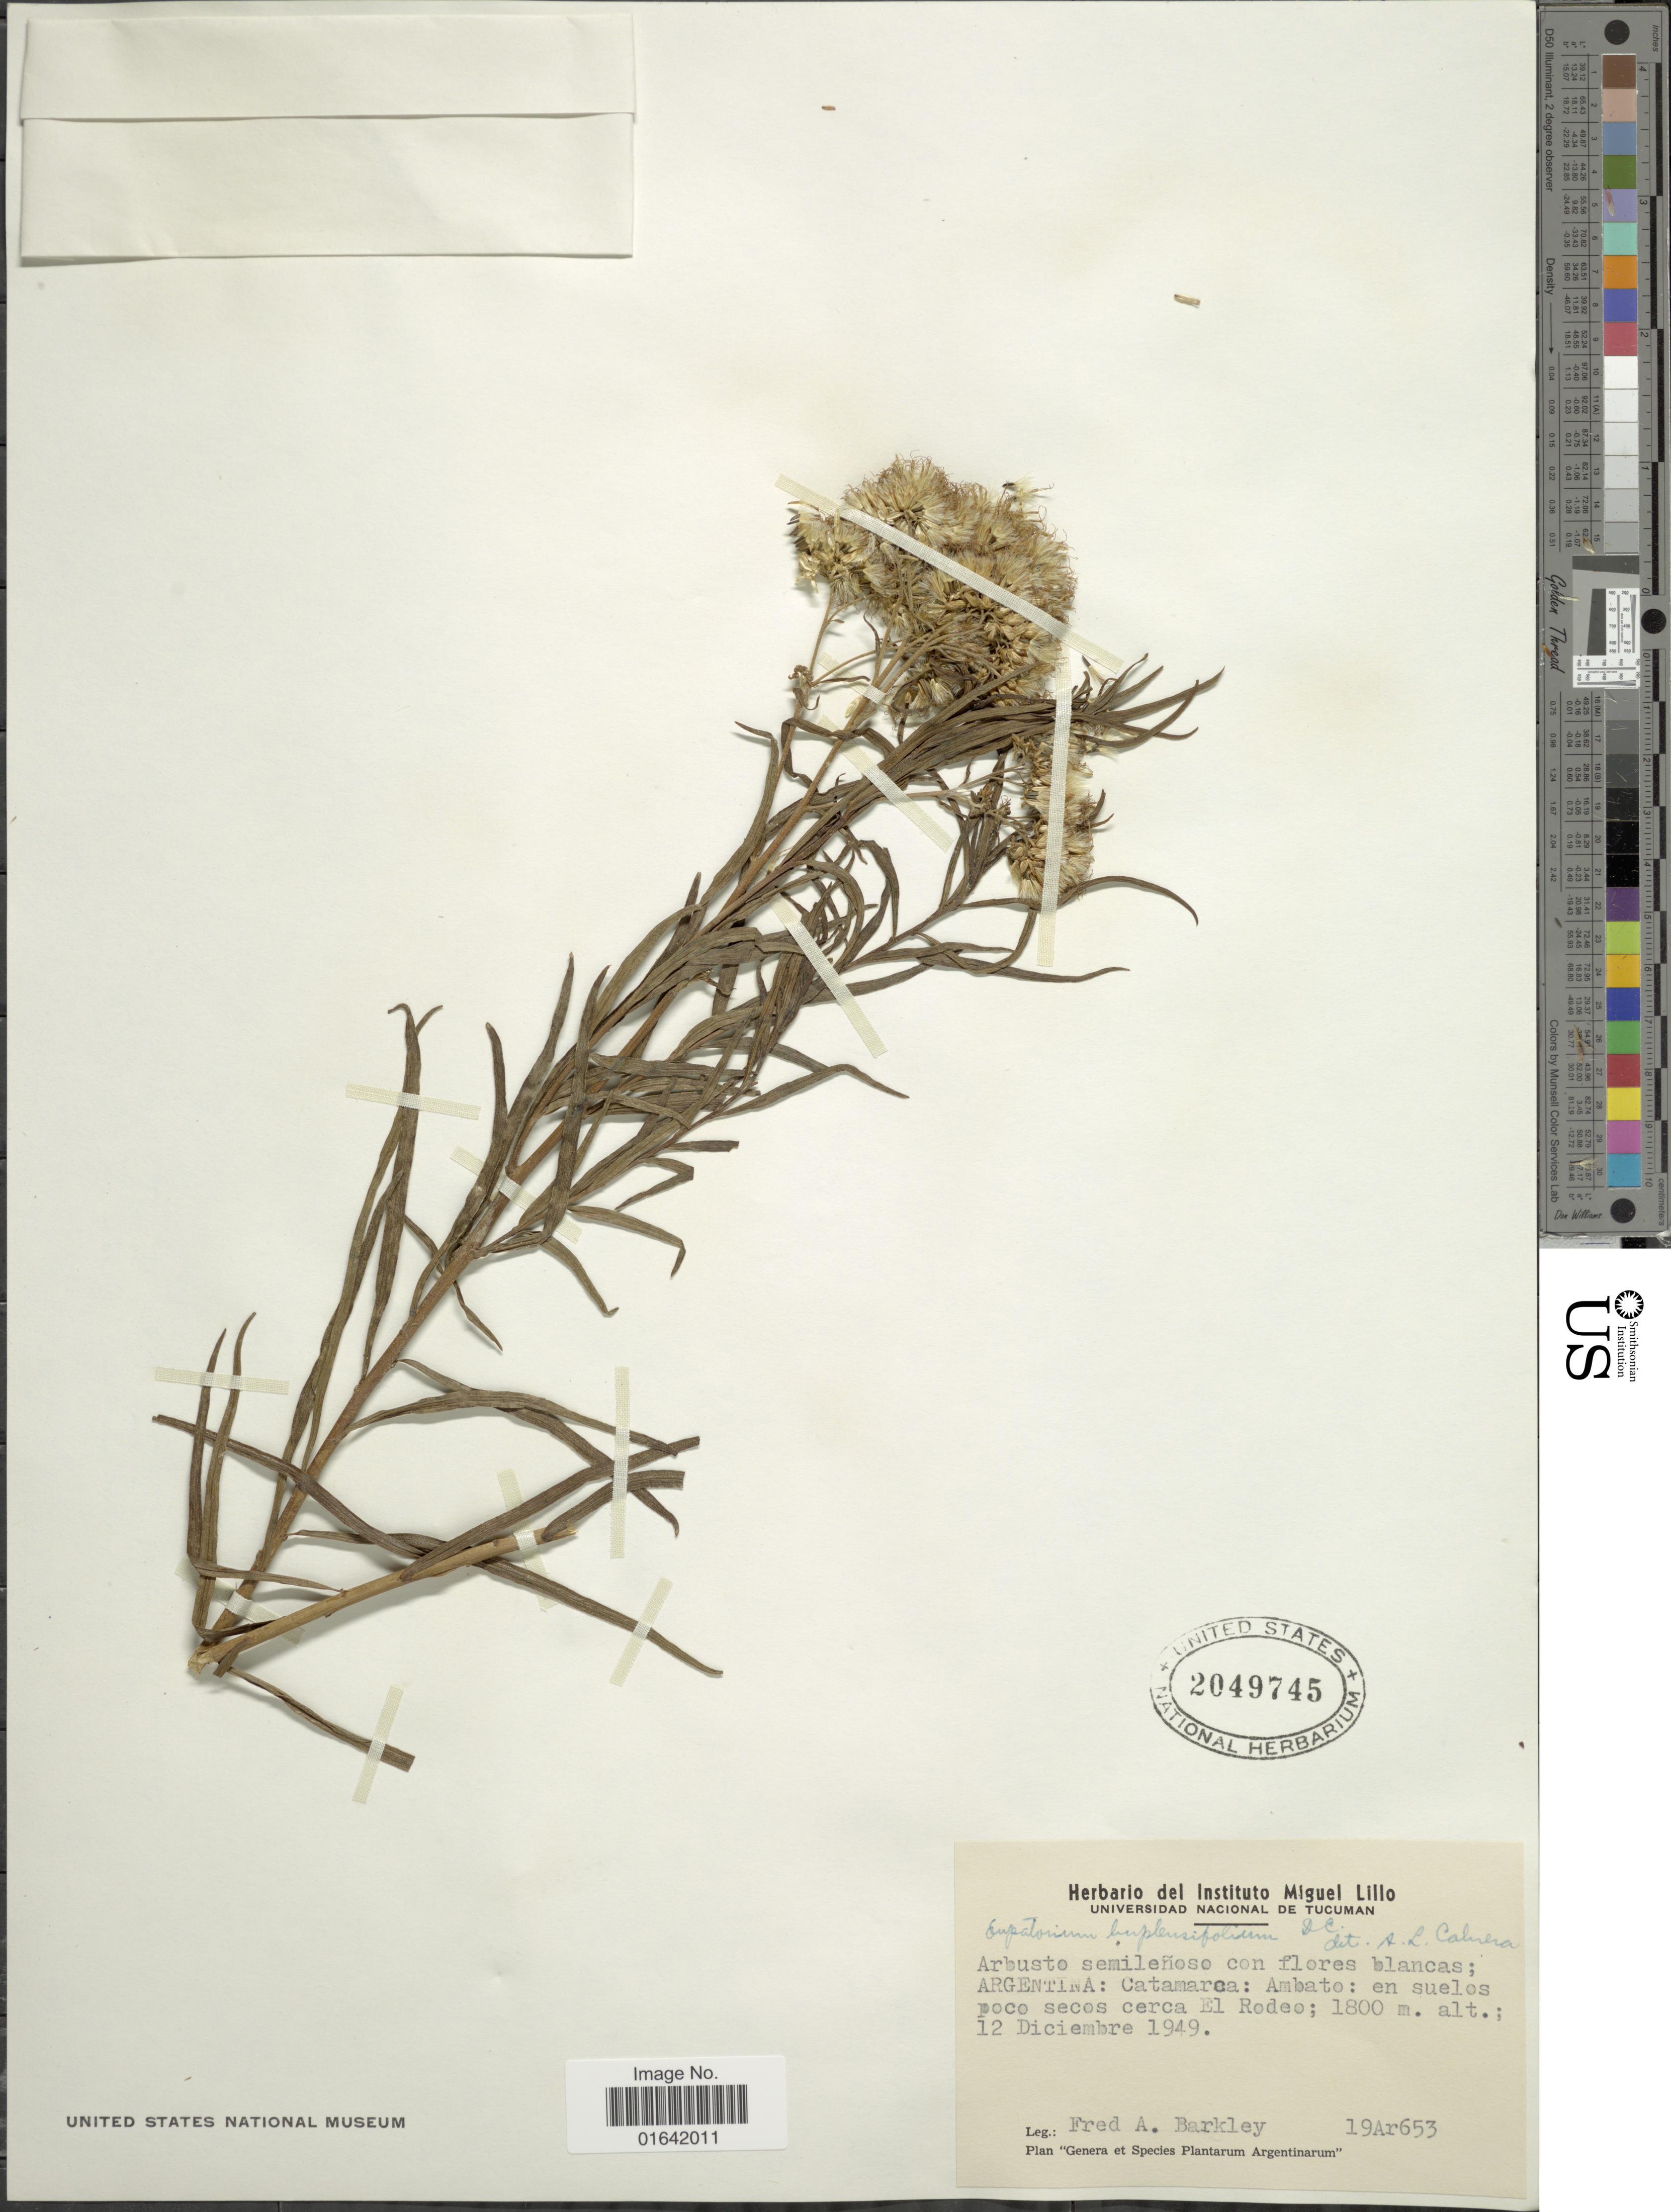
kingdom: Plantae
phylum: Tracheophyta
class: Magnoliopsida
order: Asterales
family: Asteraceae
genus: Campovassouria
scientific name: Campovassouria bupleurifolia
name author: (DC.) R.M. King & H. Rob.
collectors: F. A. Barkley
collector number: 19Ar653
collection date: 1949-12-12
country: Argentina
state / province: Catamarca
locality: Ambato: en suelos poco secos cerca El Rodeo.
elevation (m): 1800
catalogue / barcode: US 2049745